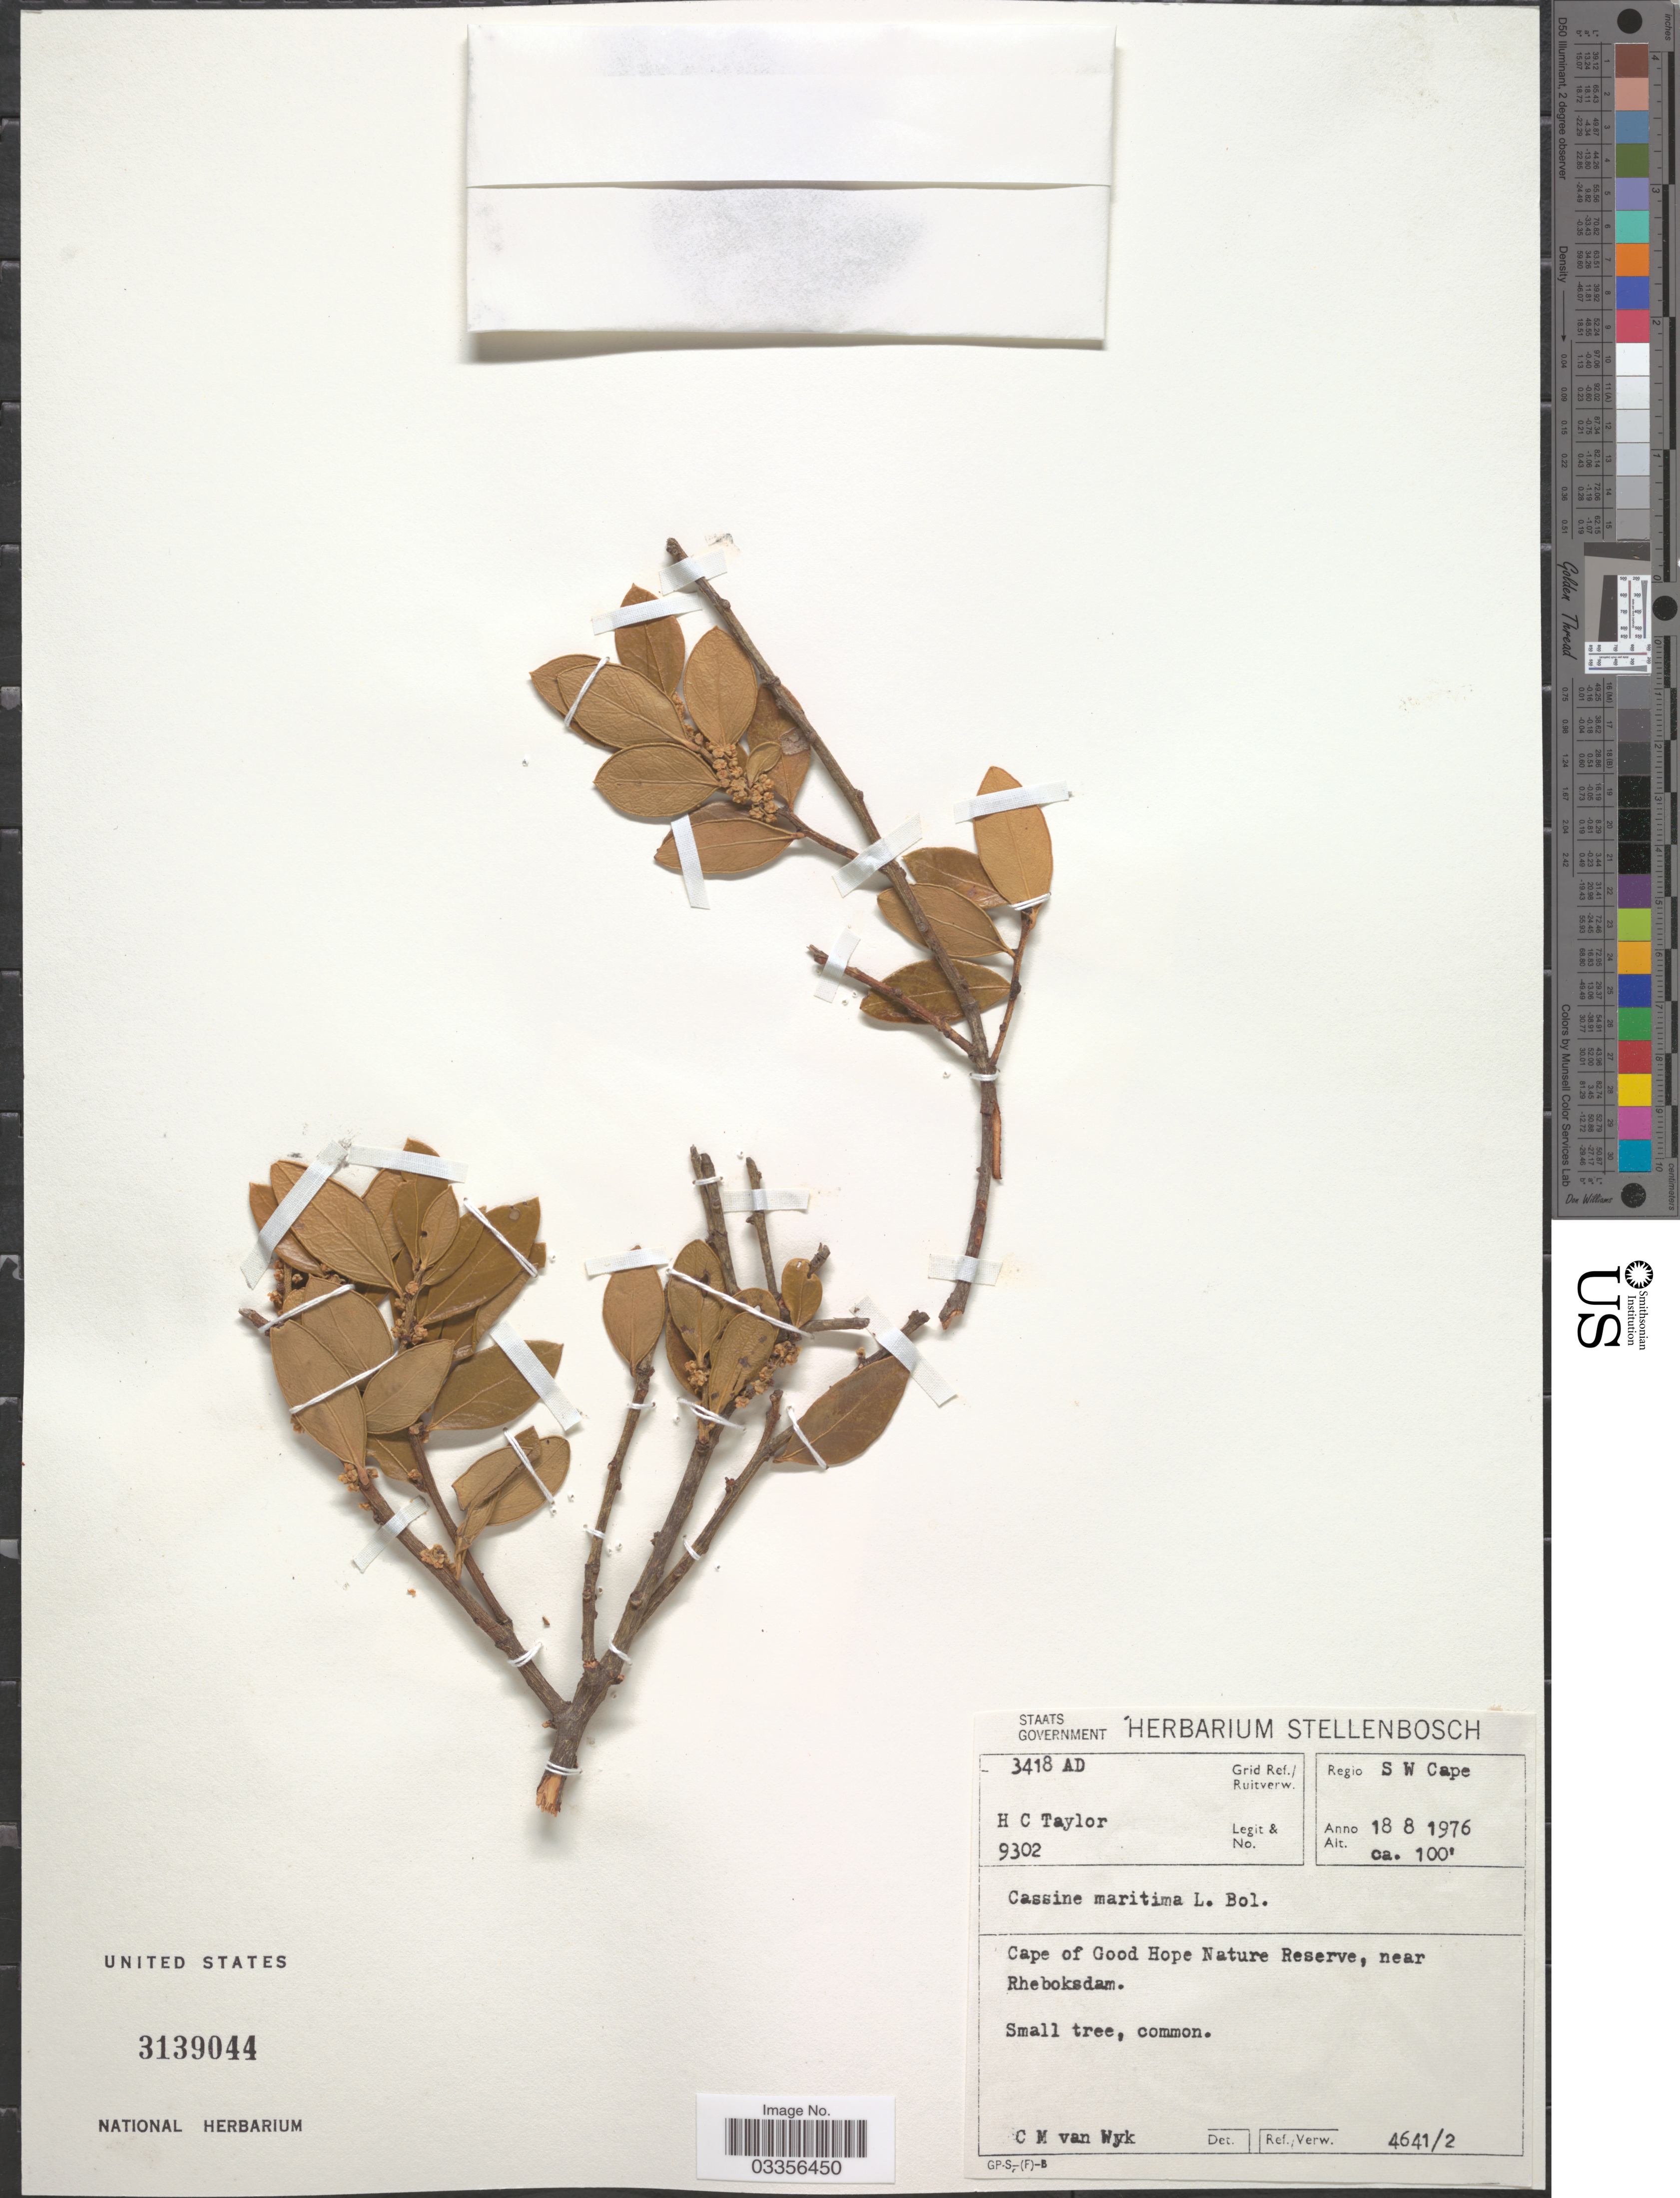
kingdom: Plantae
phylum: Tracheophyta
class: Magnoliopsida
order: Celastrales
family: Celastraceae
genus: Robsonodendron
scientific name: Robsonodendron maritimum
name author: (Bolus) R.H. Archer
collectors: H. Taylor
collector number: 9302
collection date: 1976-08-18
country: South Africa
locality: Grid Ref./Ruitverw. 3418 AD, Regio SW Cape, Cape of Good Hope Nature Reserve, near Rheboksdam.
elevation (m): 30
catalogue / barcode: US 3139044